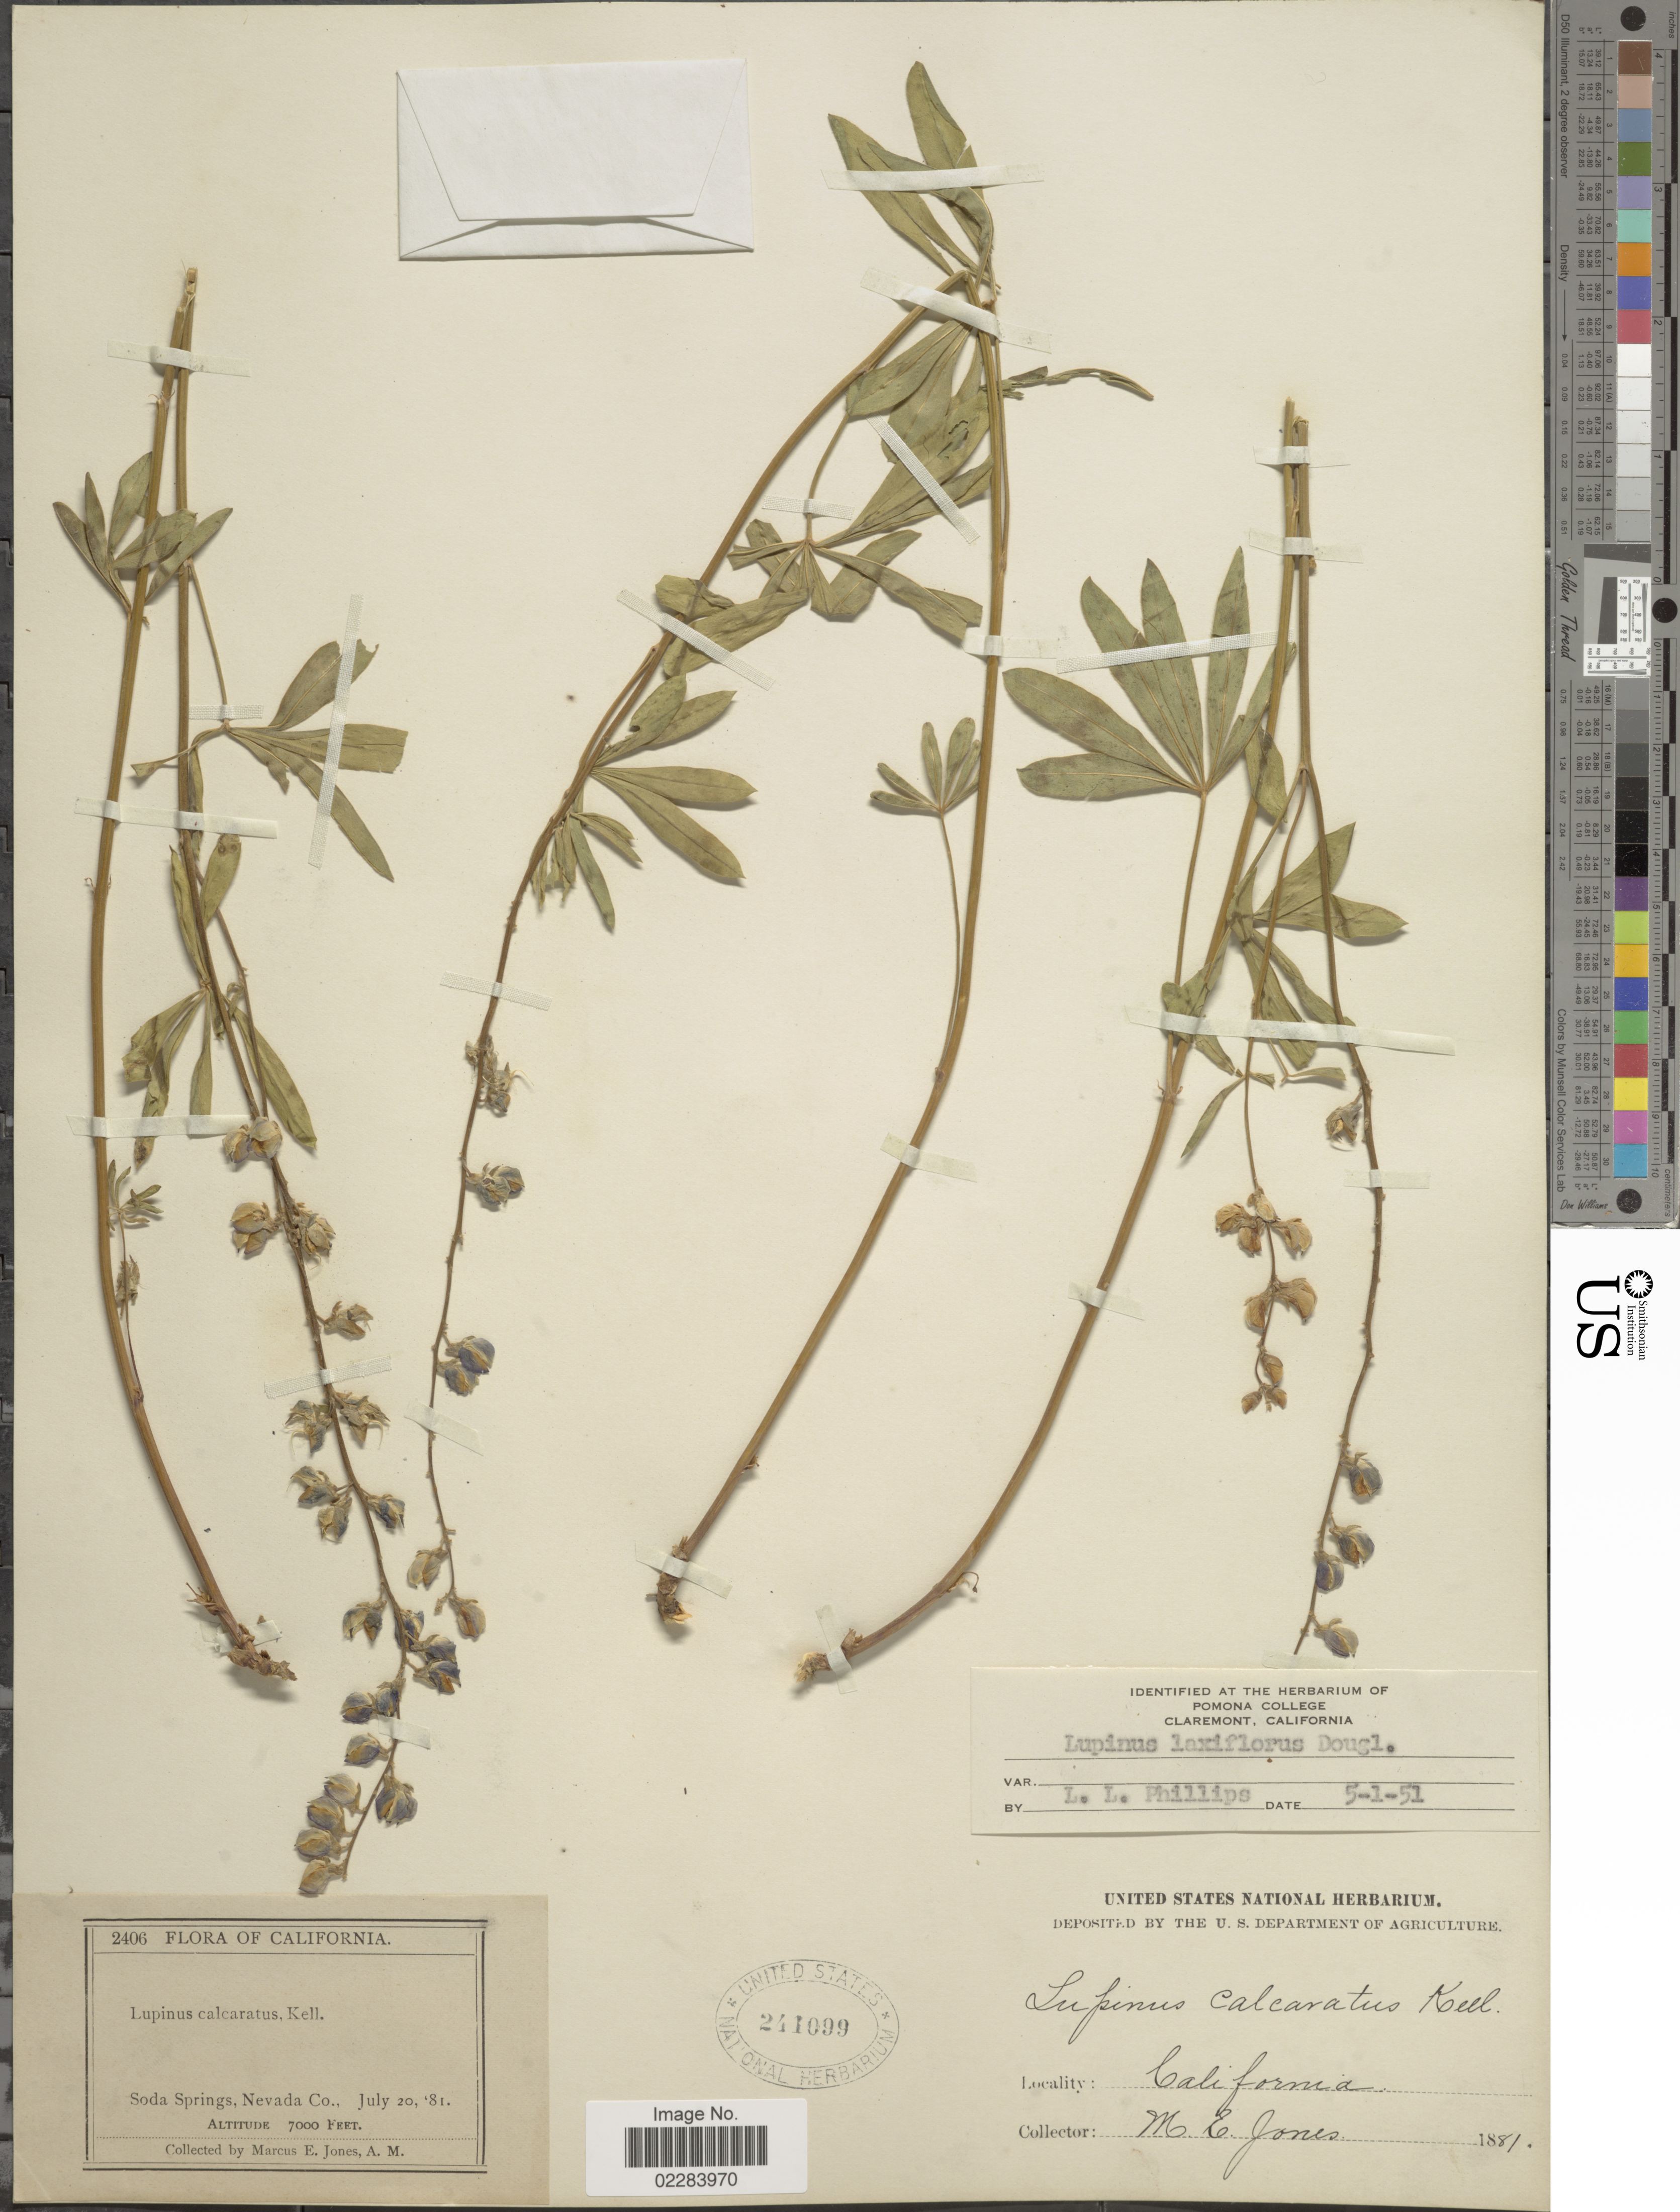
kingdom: Plantae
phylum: Tracheophyta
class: Magnoliopsida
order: Fabales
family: Fabaceae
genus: Lupinus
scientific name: Lupinus arbustus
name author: Lindl.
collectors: M. E. Jones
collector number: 2406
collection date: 1881-07-20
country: United States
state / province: California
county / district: Nevada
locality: Soda Springs, Nevada Co.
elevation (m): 2134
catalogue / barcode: US 241099